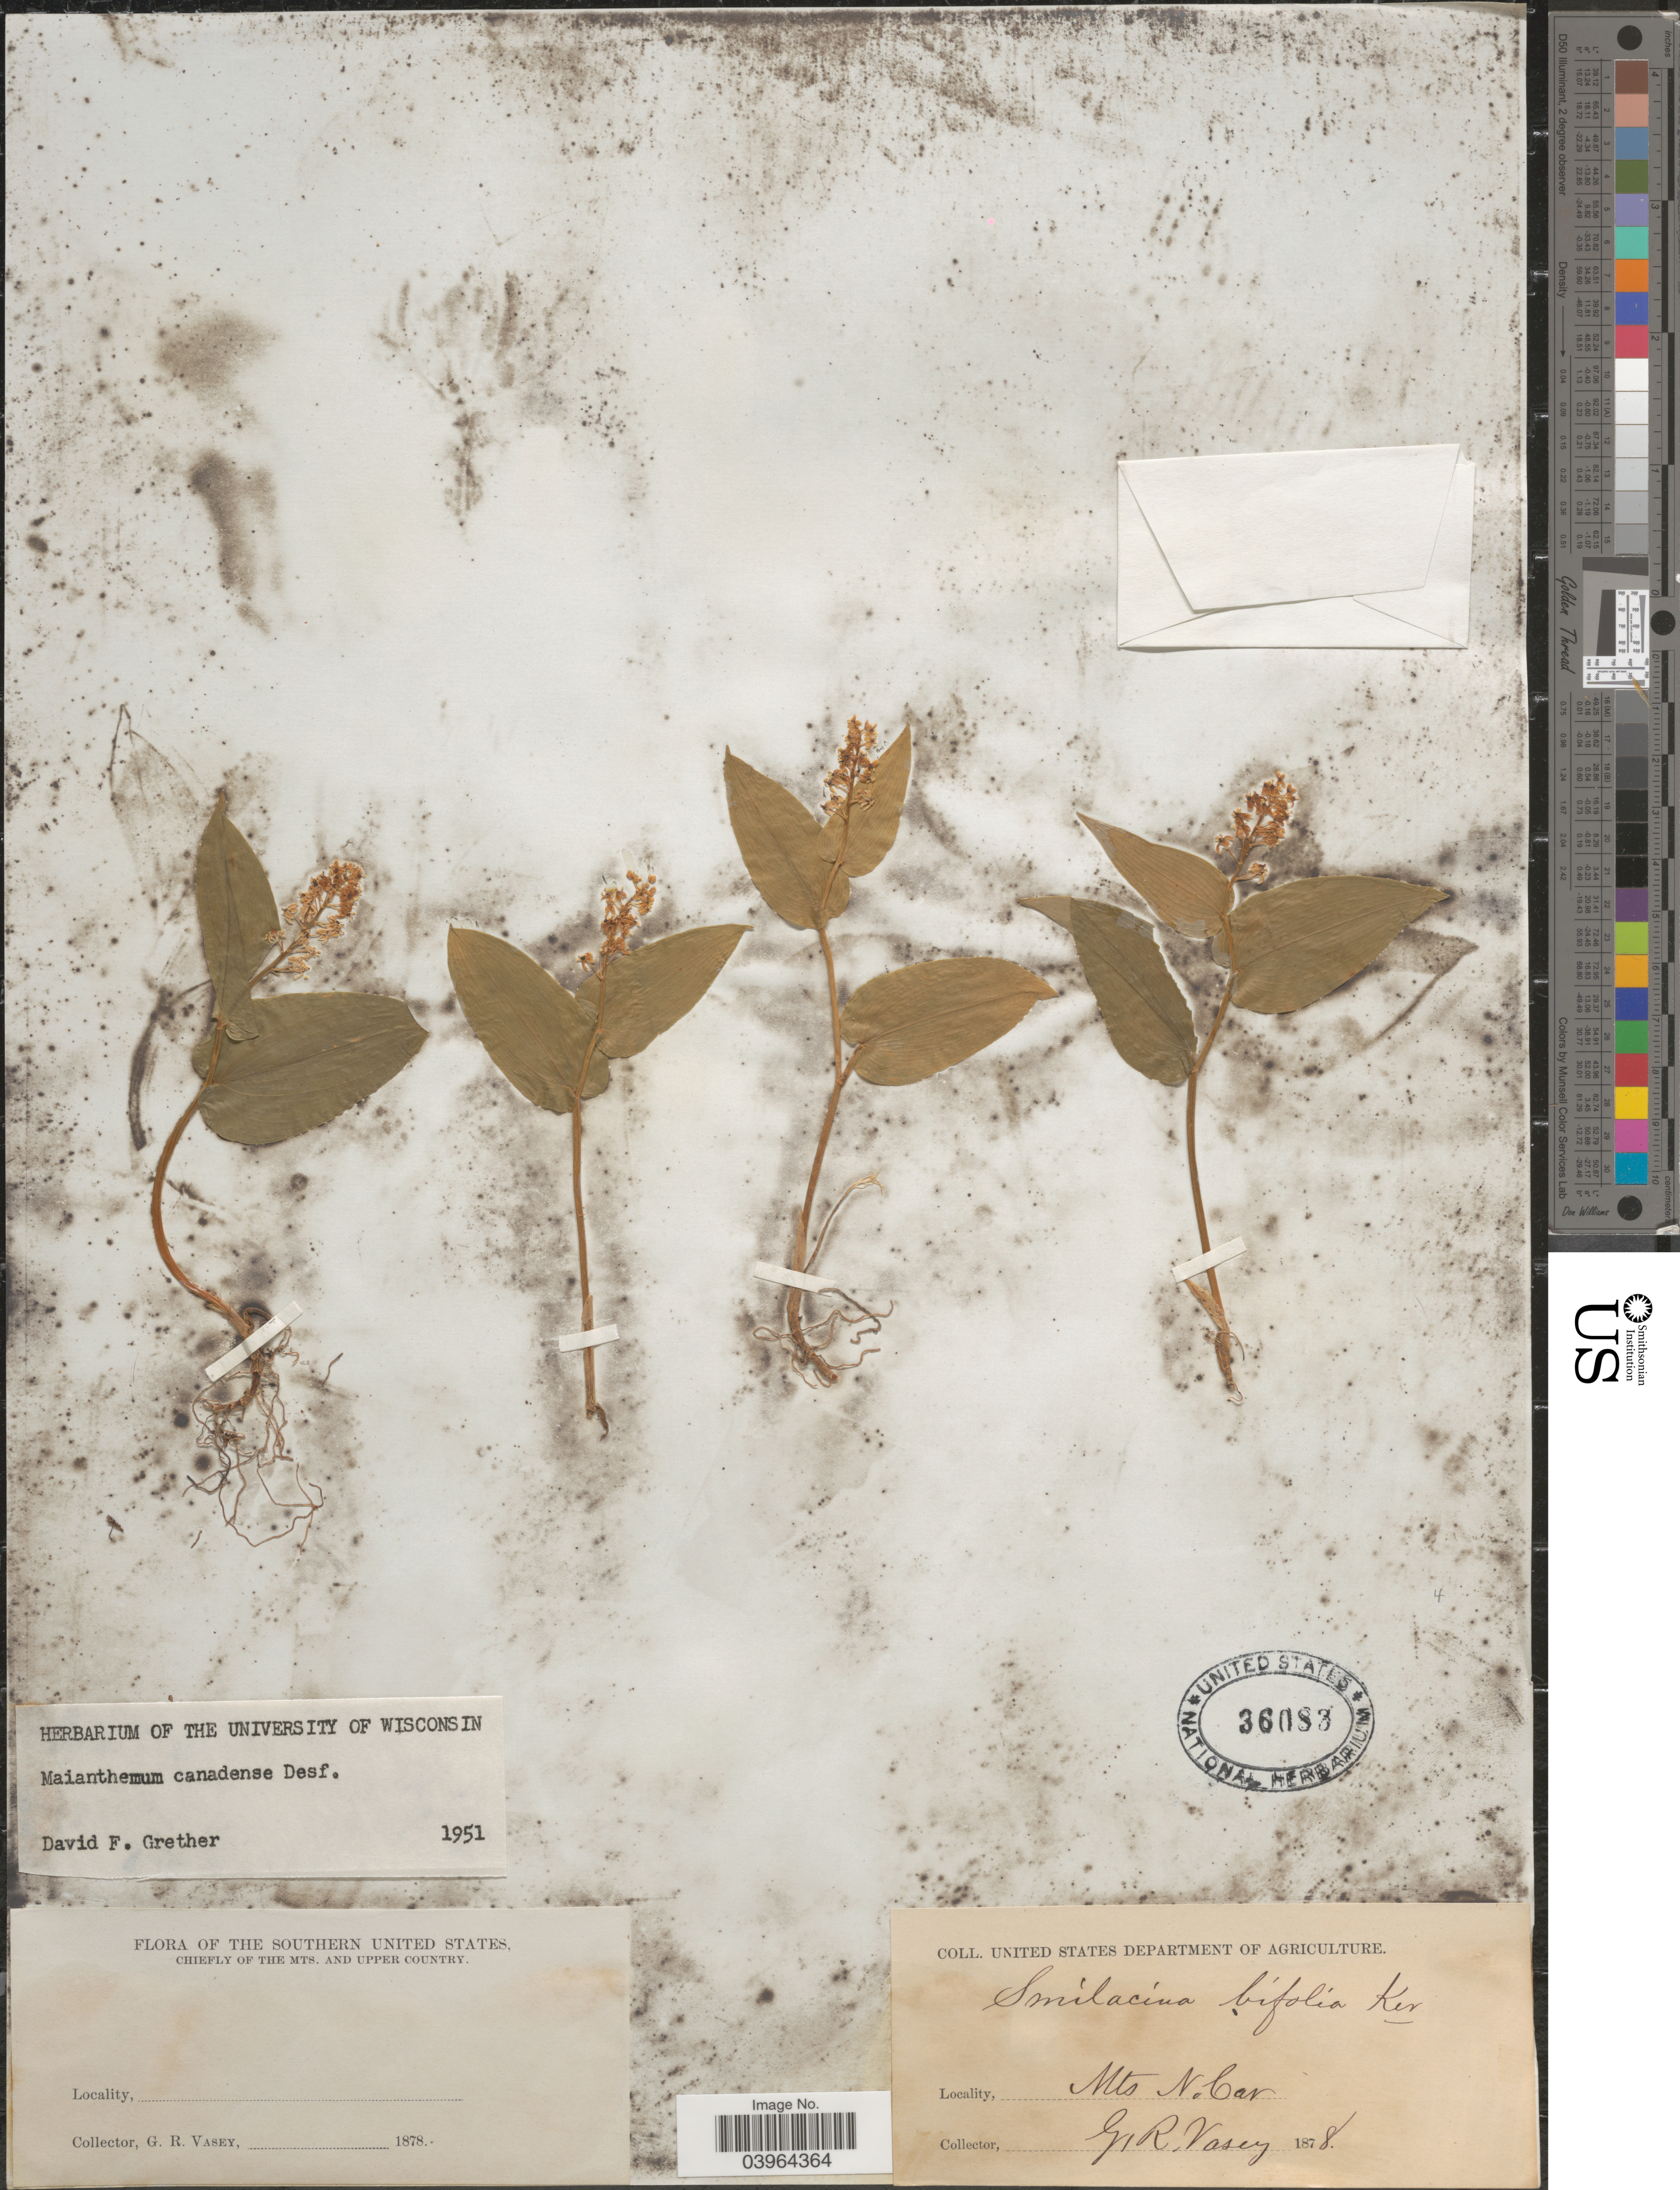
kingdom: Plantae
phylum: Tracheophyta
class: Liliopsida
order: Asparagales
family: Asparagaceae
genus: Maianthemum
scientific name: Maianthemum canadense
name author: Desf.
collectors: G. R. Vasey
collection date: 1878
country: United States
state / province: North Carolina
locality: The Southern United States. Chiefly of the Mts. and Upper County. Mts.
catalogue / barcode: US 36083